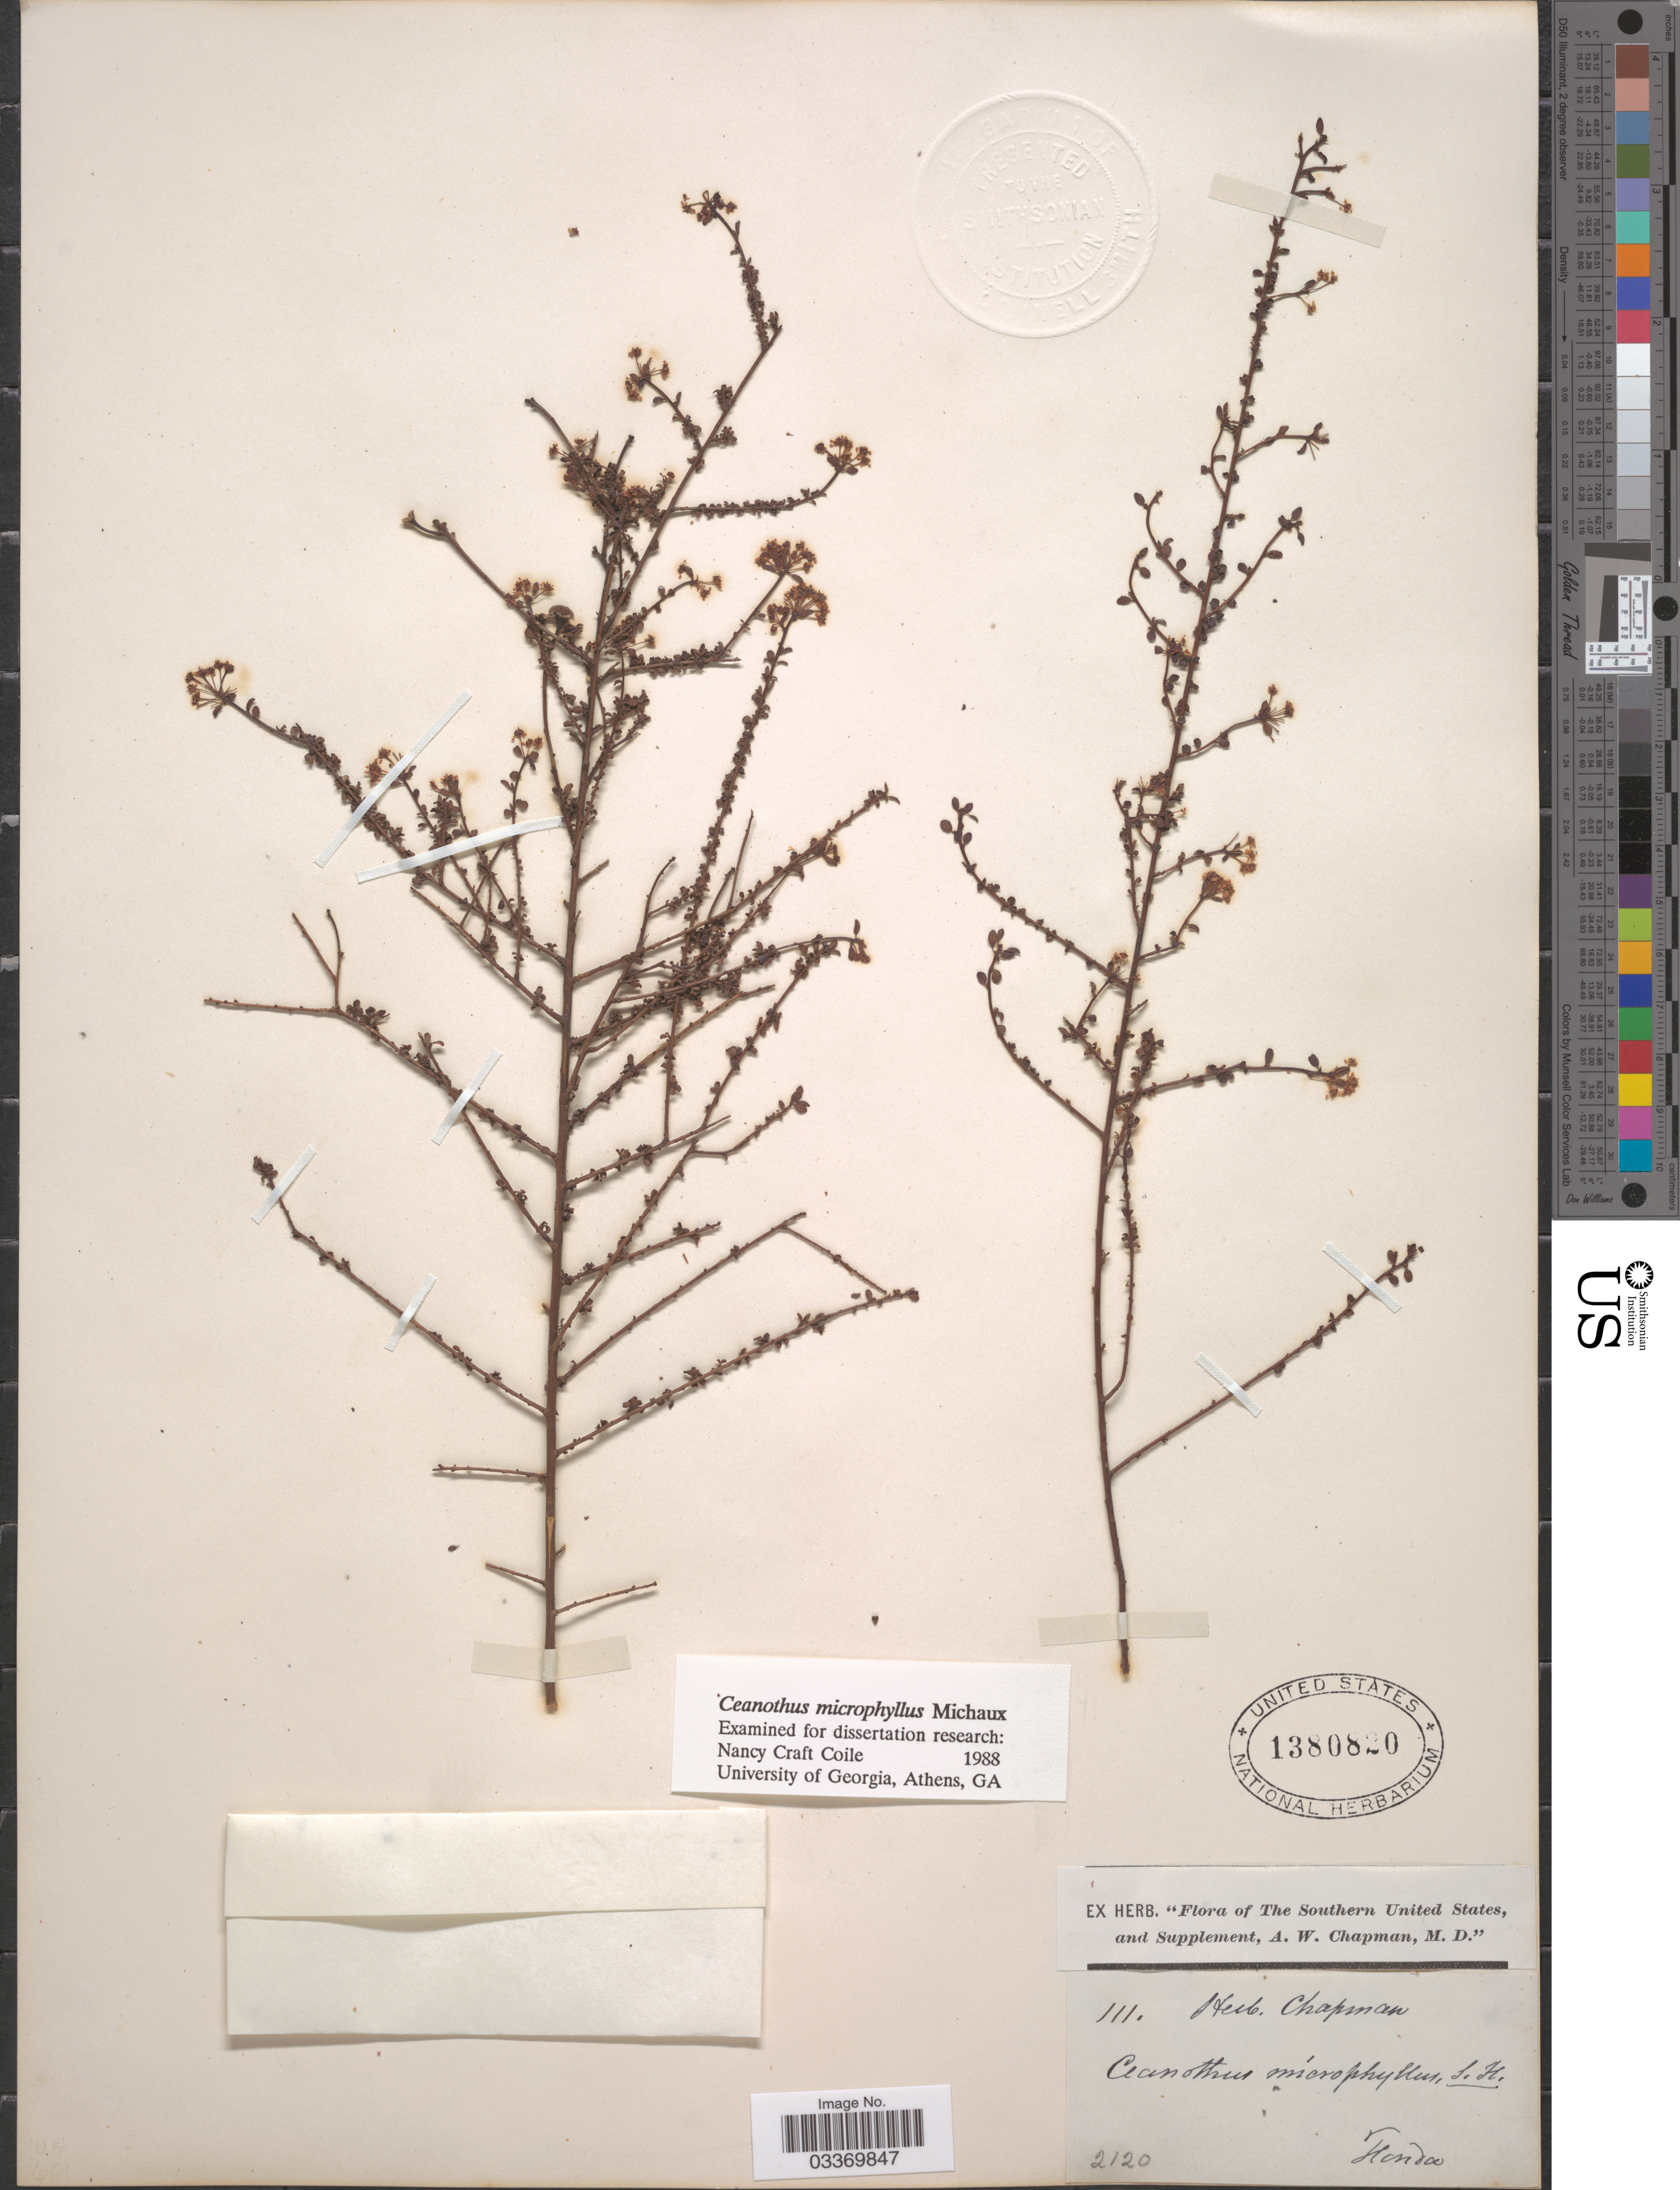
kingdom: Plantae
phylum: Tracheophyta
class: Magnoliopsida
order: Rosales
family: Rhamnaceae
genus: Ceanothus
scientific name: Ceanothus microphyllus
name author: Michx.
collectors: ex herb. A.W. Chapman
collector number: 111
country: United States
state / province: Florida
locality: The Southern United States and Supplement.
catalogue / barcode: US 1380820